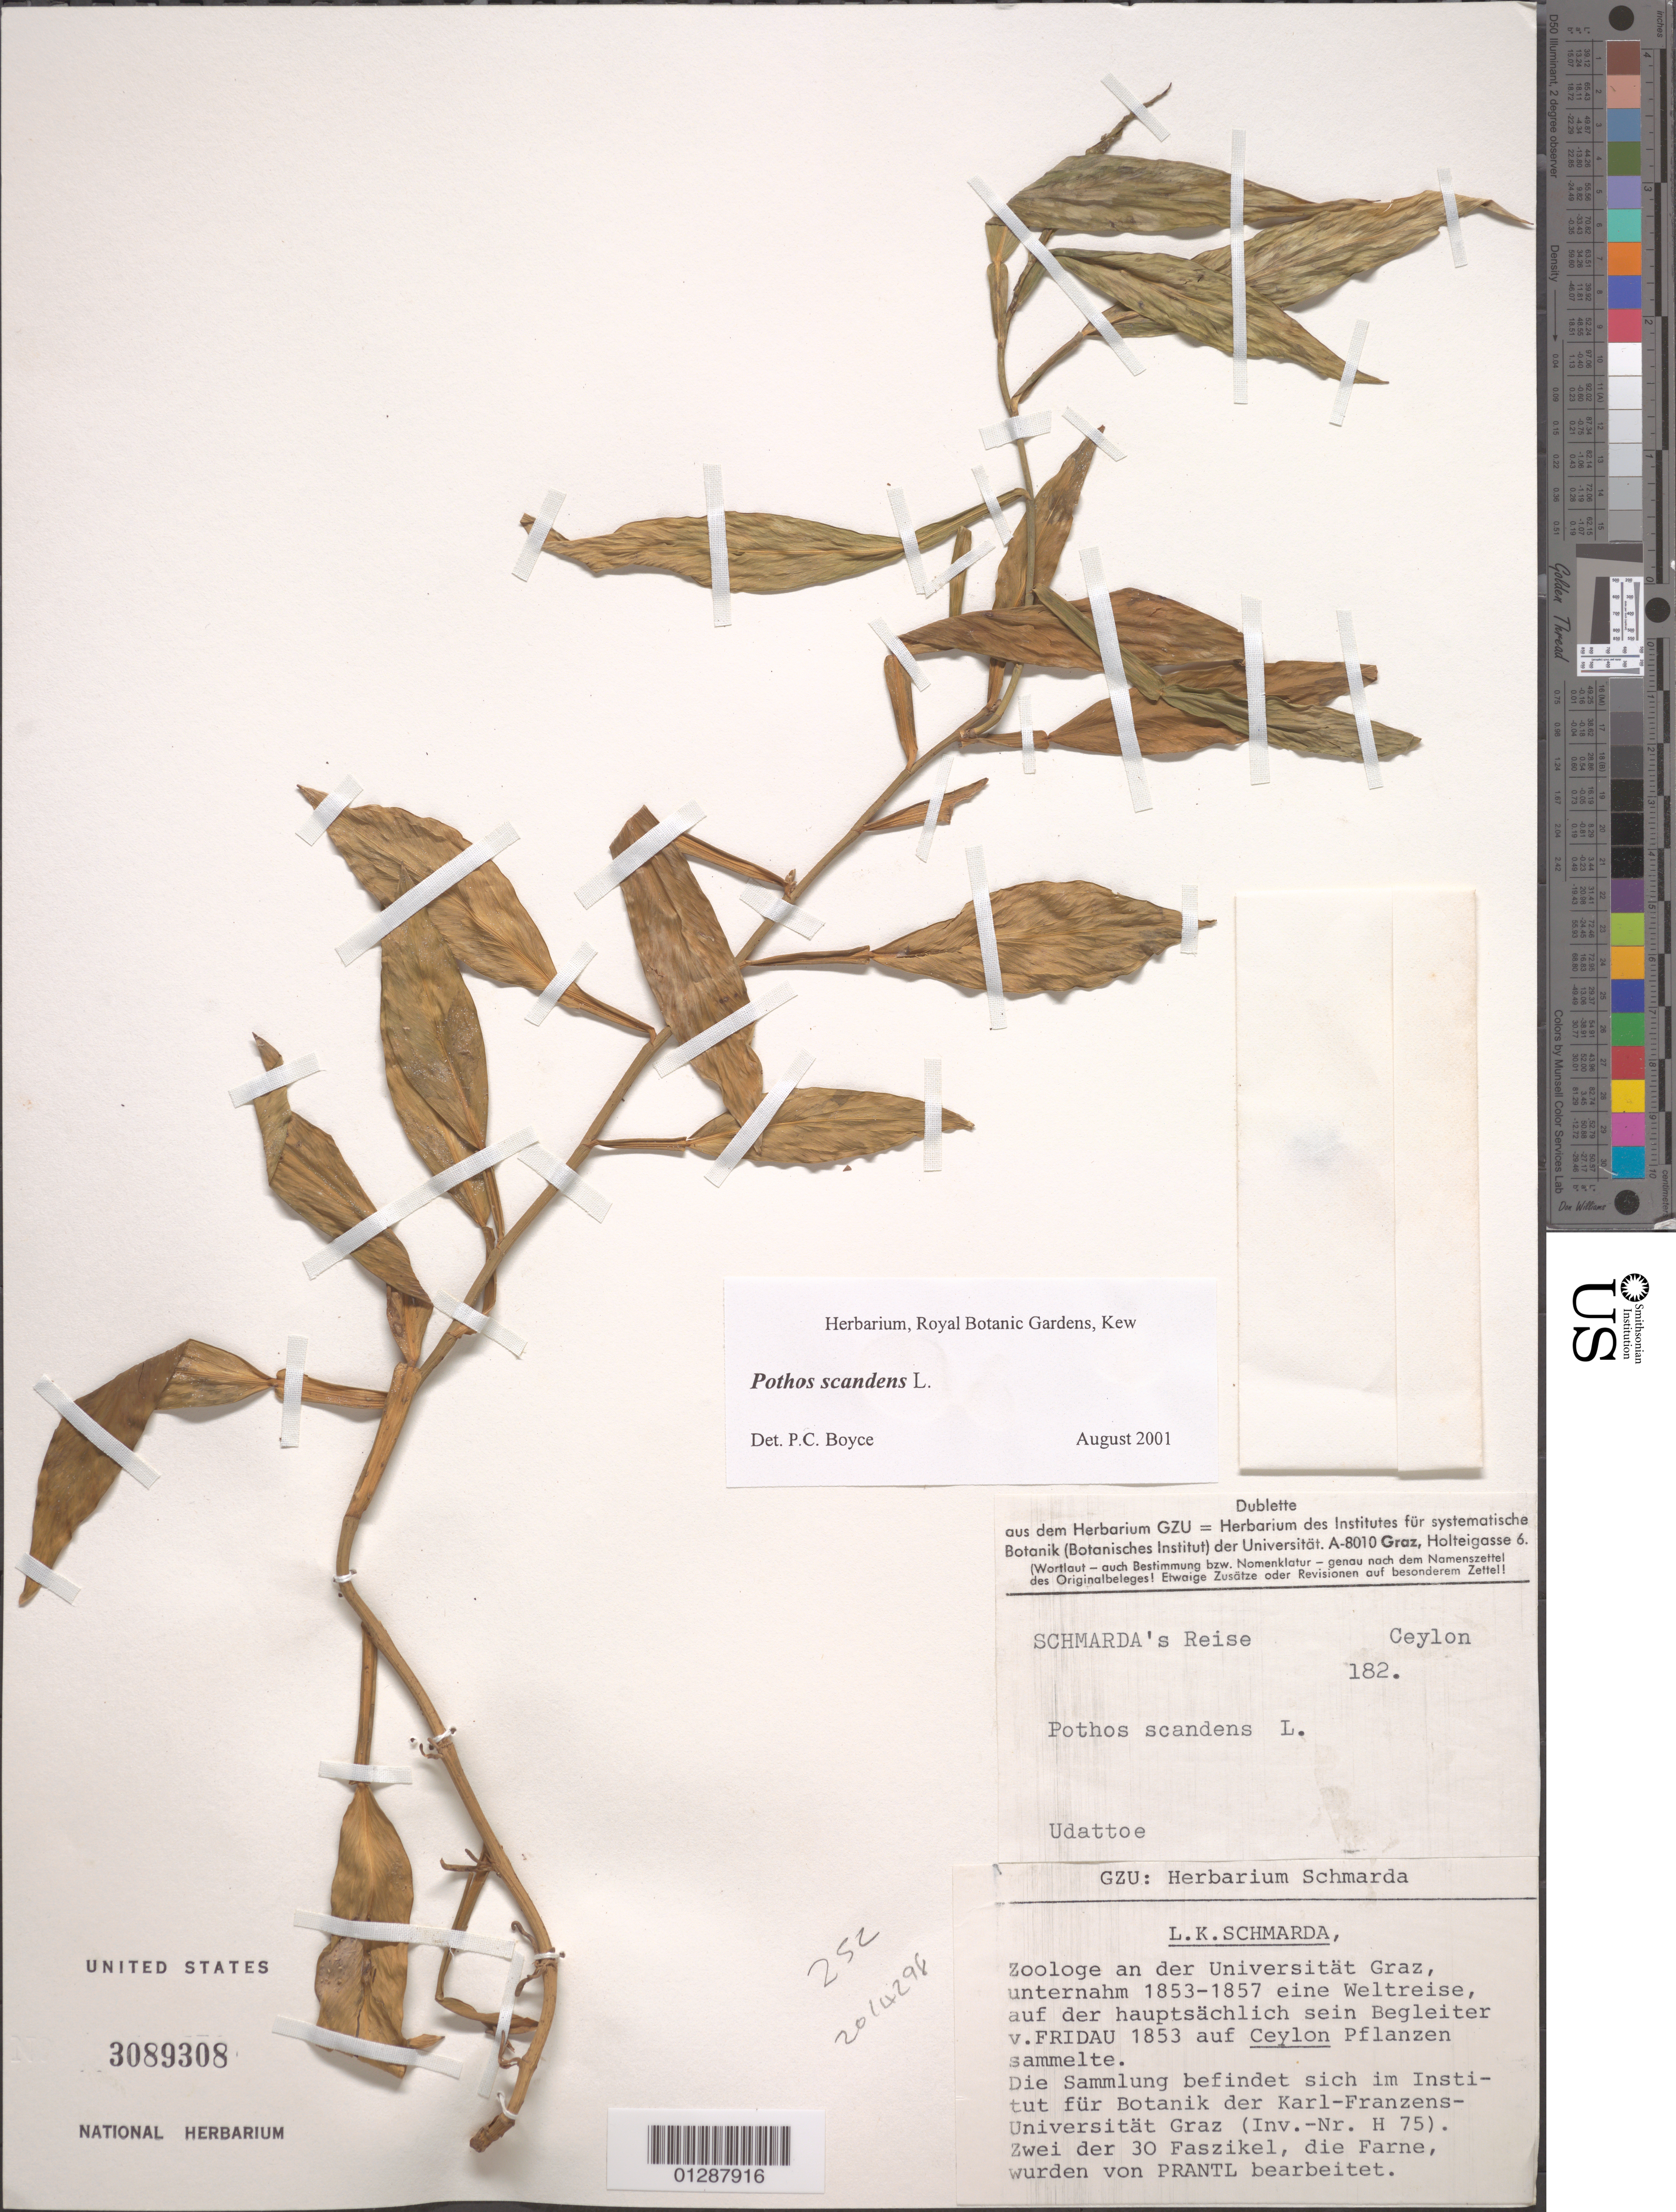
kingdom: Plantae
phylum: Tracheophyta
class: Liliopsida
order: Alismatales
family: Araceae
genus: Pothos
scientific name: Pothos scandens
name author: L.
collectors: L. Schmarda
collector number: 182?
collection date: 1853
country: Sri Lanka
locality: Ceylon.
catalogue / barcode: US 3089308